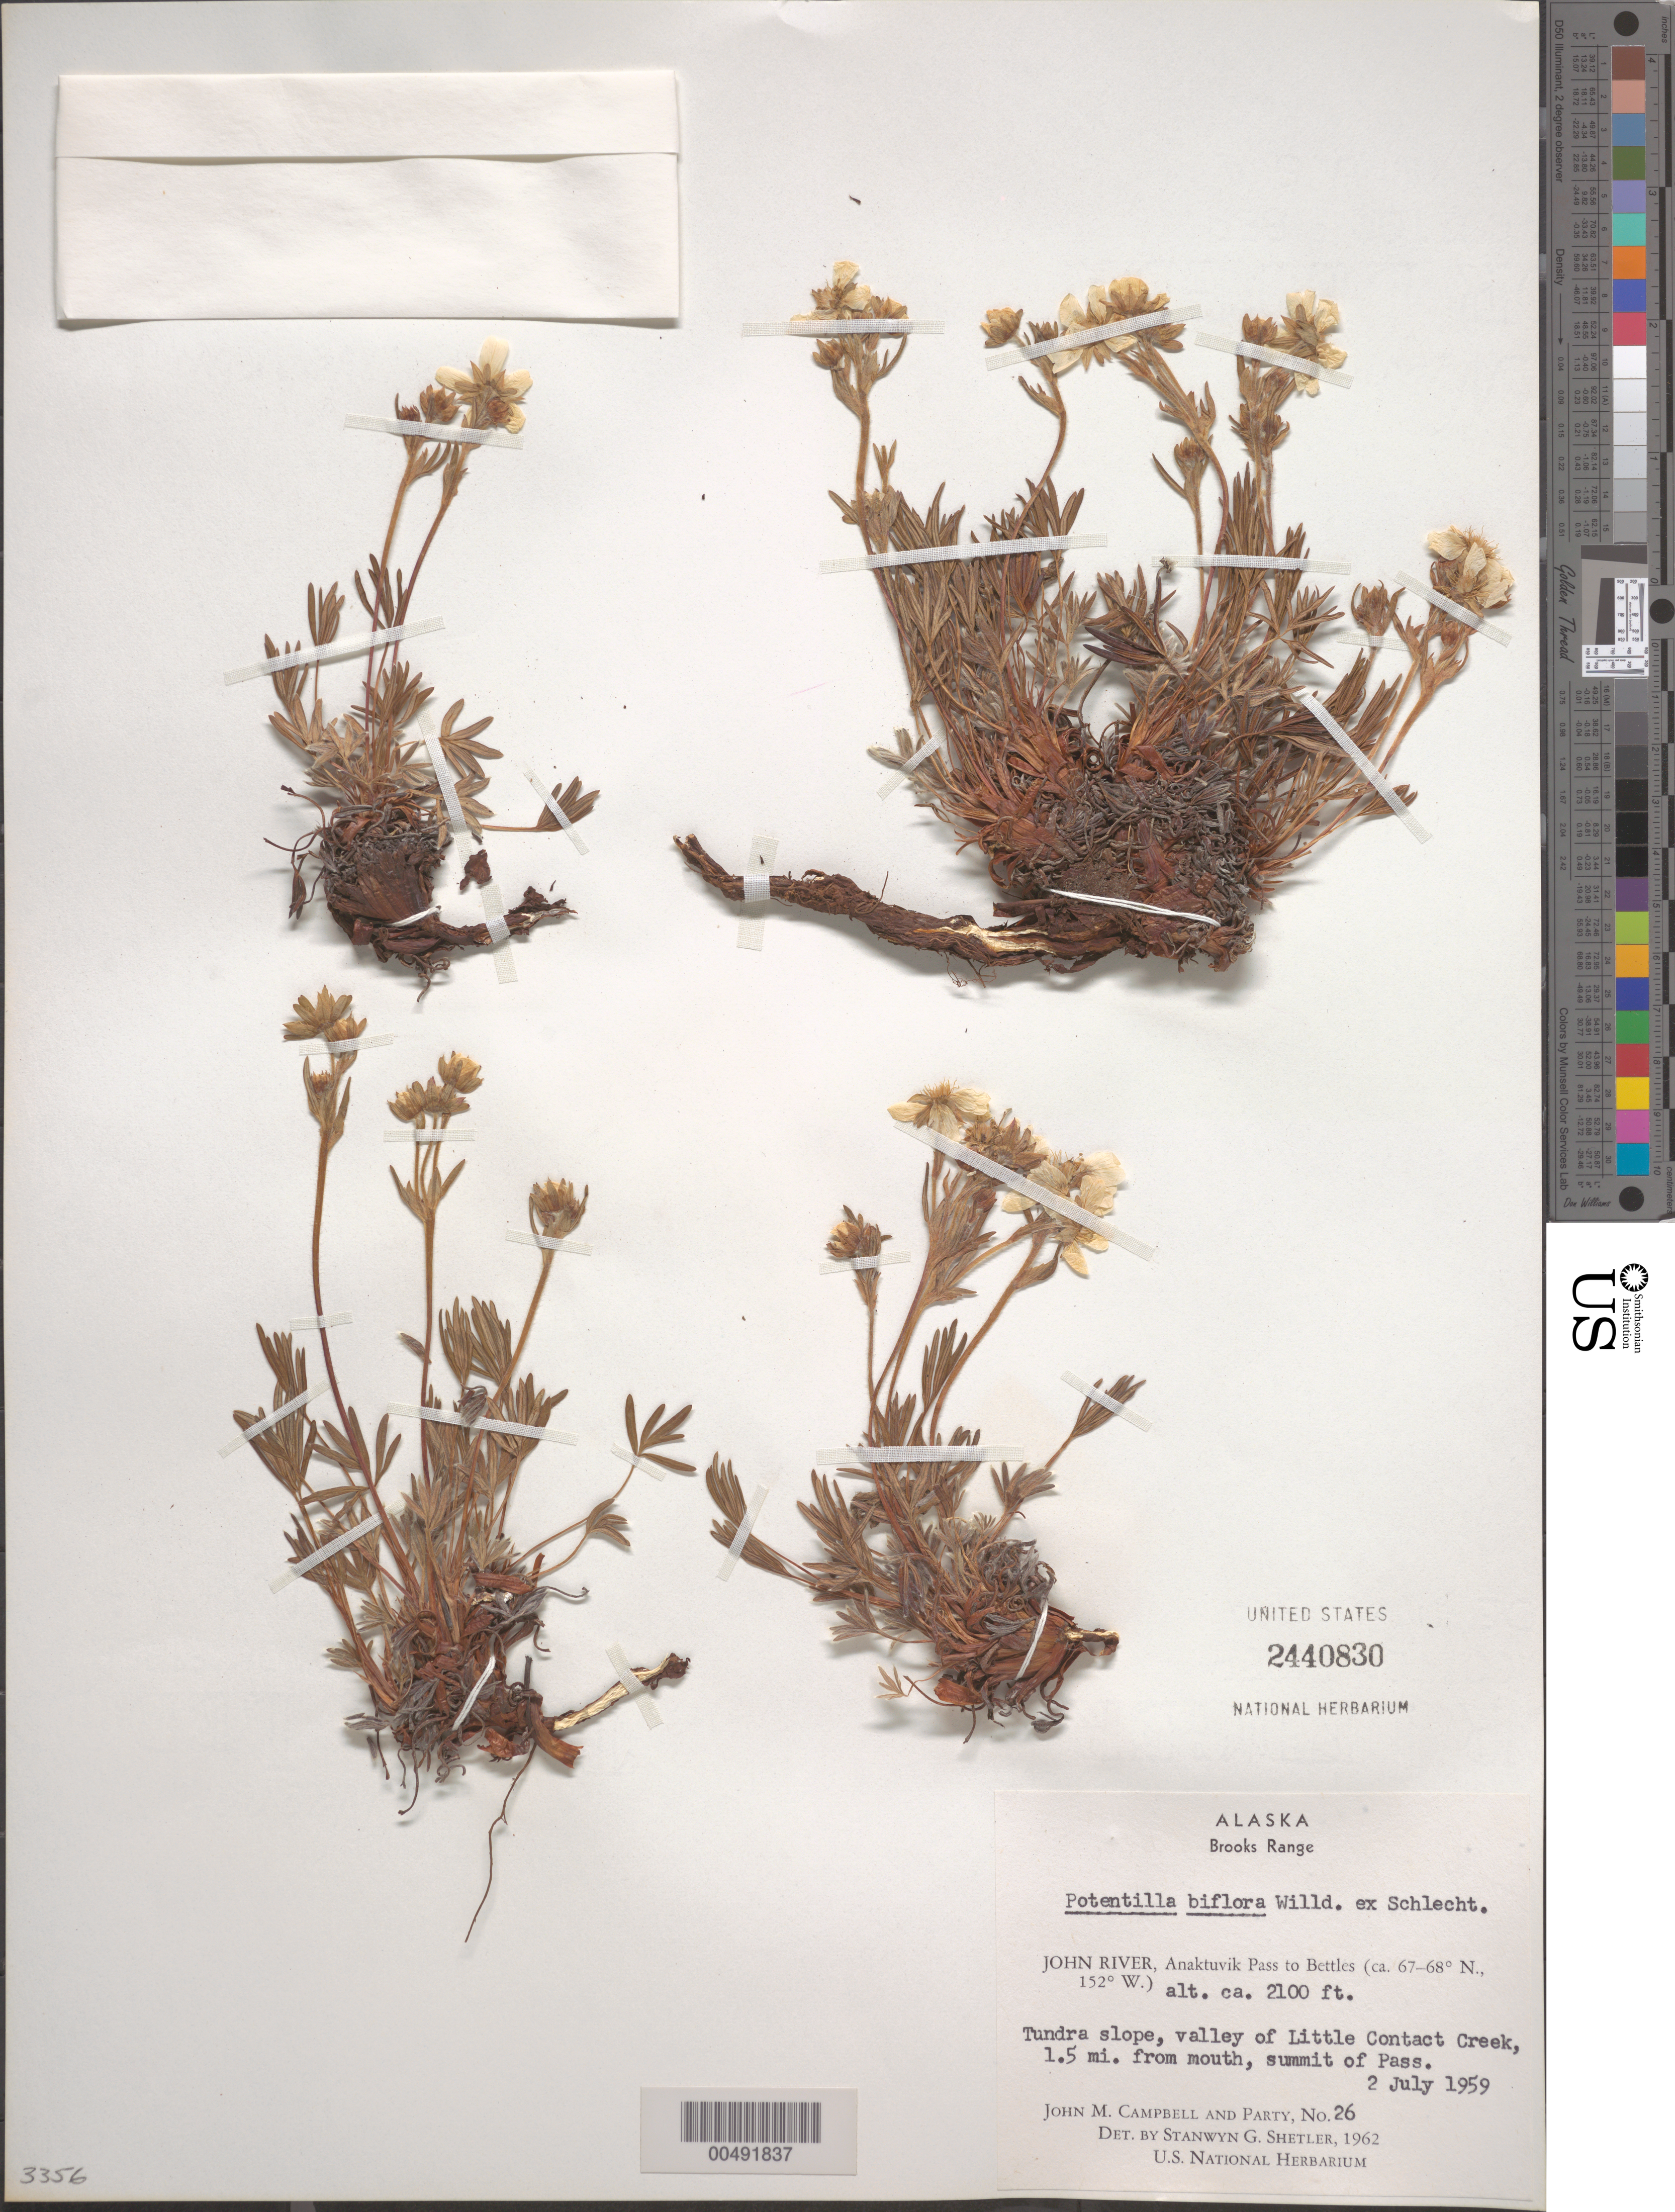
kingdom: Plantae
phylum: Tracheophyta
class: Magnoliopsida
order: Rosales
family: Rosaceae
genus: Potentilla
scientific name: Potentilla biflora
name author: Willd. ex Schltdl.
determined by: Shetler, Stanwyn G., (US), NMNH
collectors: J. M. Campbell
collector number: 26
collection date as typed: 02 Jul 1959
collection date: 1959-07-02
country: United States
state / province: Alaska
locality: Brooks Range, John River, summit of Anaktuvuk Pass to Bettles, valley of Little Contact Creek, 1.5 mi. from mouth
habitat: tundra slope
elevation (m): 640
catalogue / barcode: US 2440830